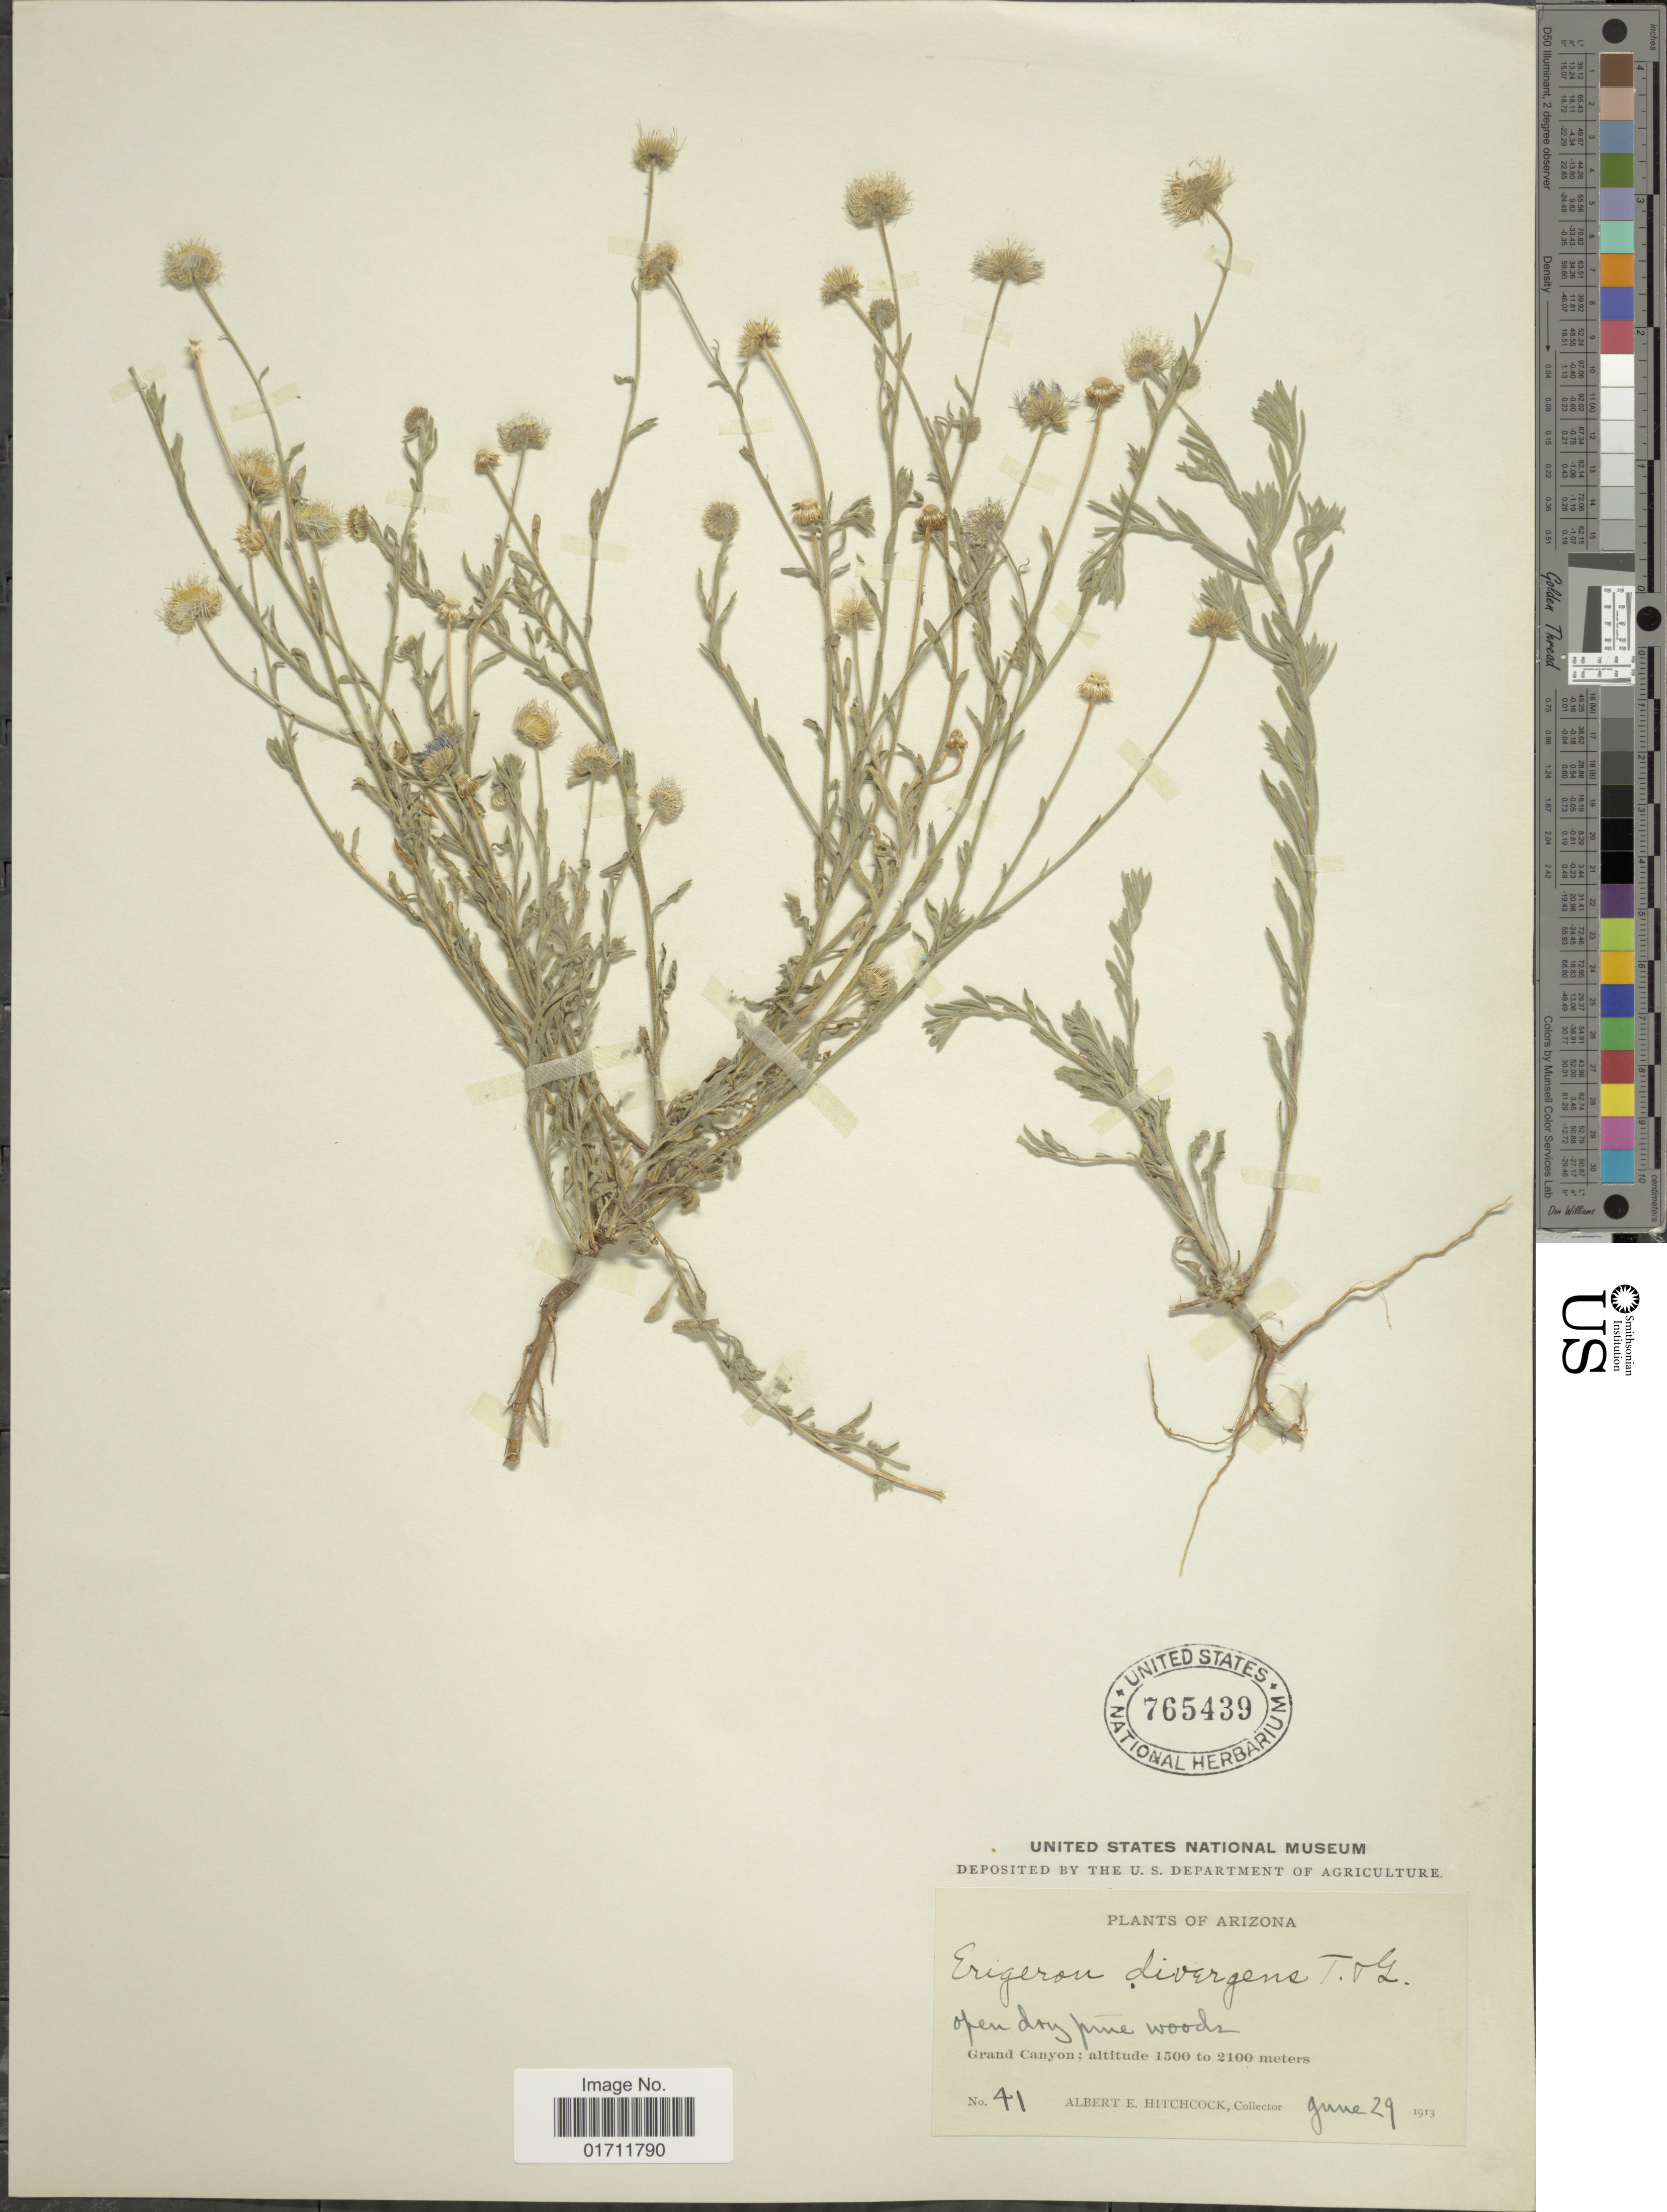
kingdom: Plantae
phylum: Tracheophyta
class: Magnoliopsida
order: Asterales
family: Asteraceae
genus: Erigeron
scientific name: Erigeron divergens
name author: Torr. & A. Gray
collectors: A. Hitchcock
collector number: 41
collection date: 1913-06-29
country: United States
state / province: Arizona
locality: Open dry pine woods, Grand Crand Canyon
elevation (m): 1500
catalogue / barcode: US 765439